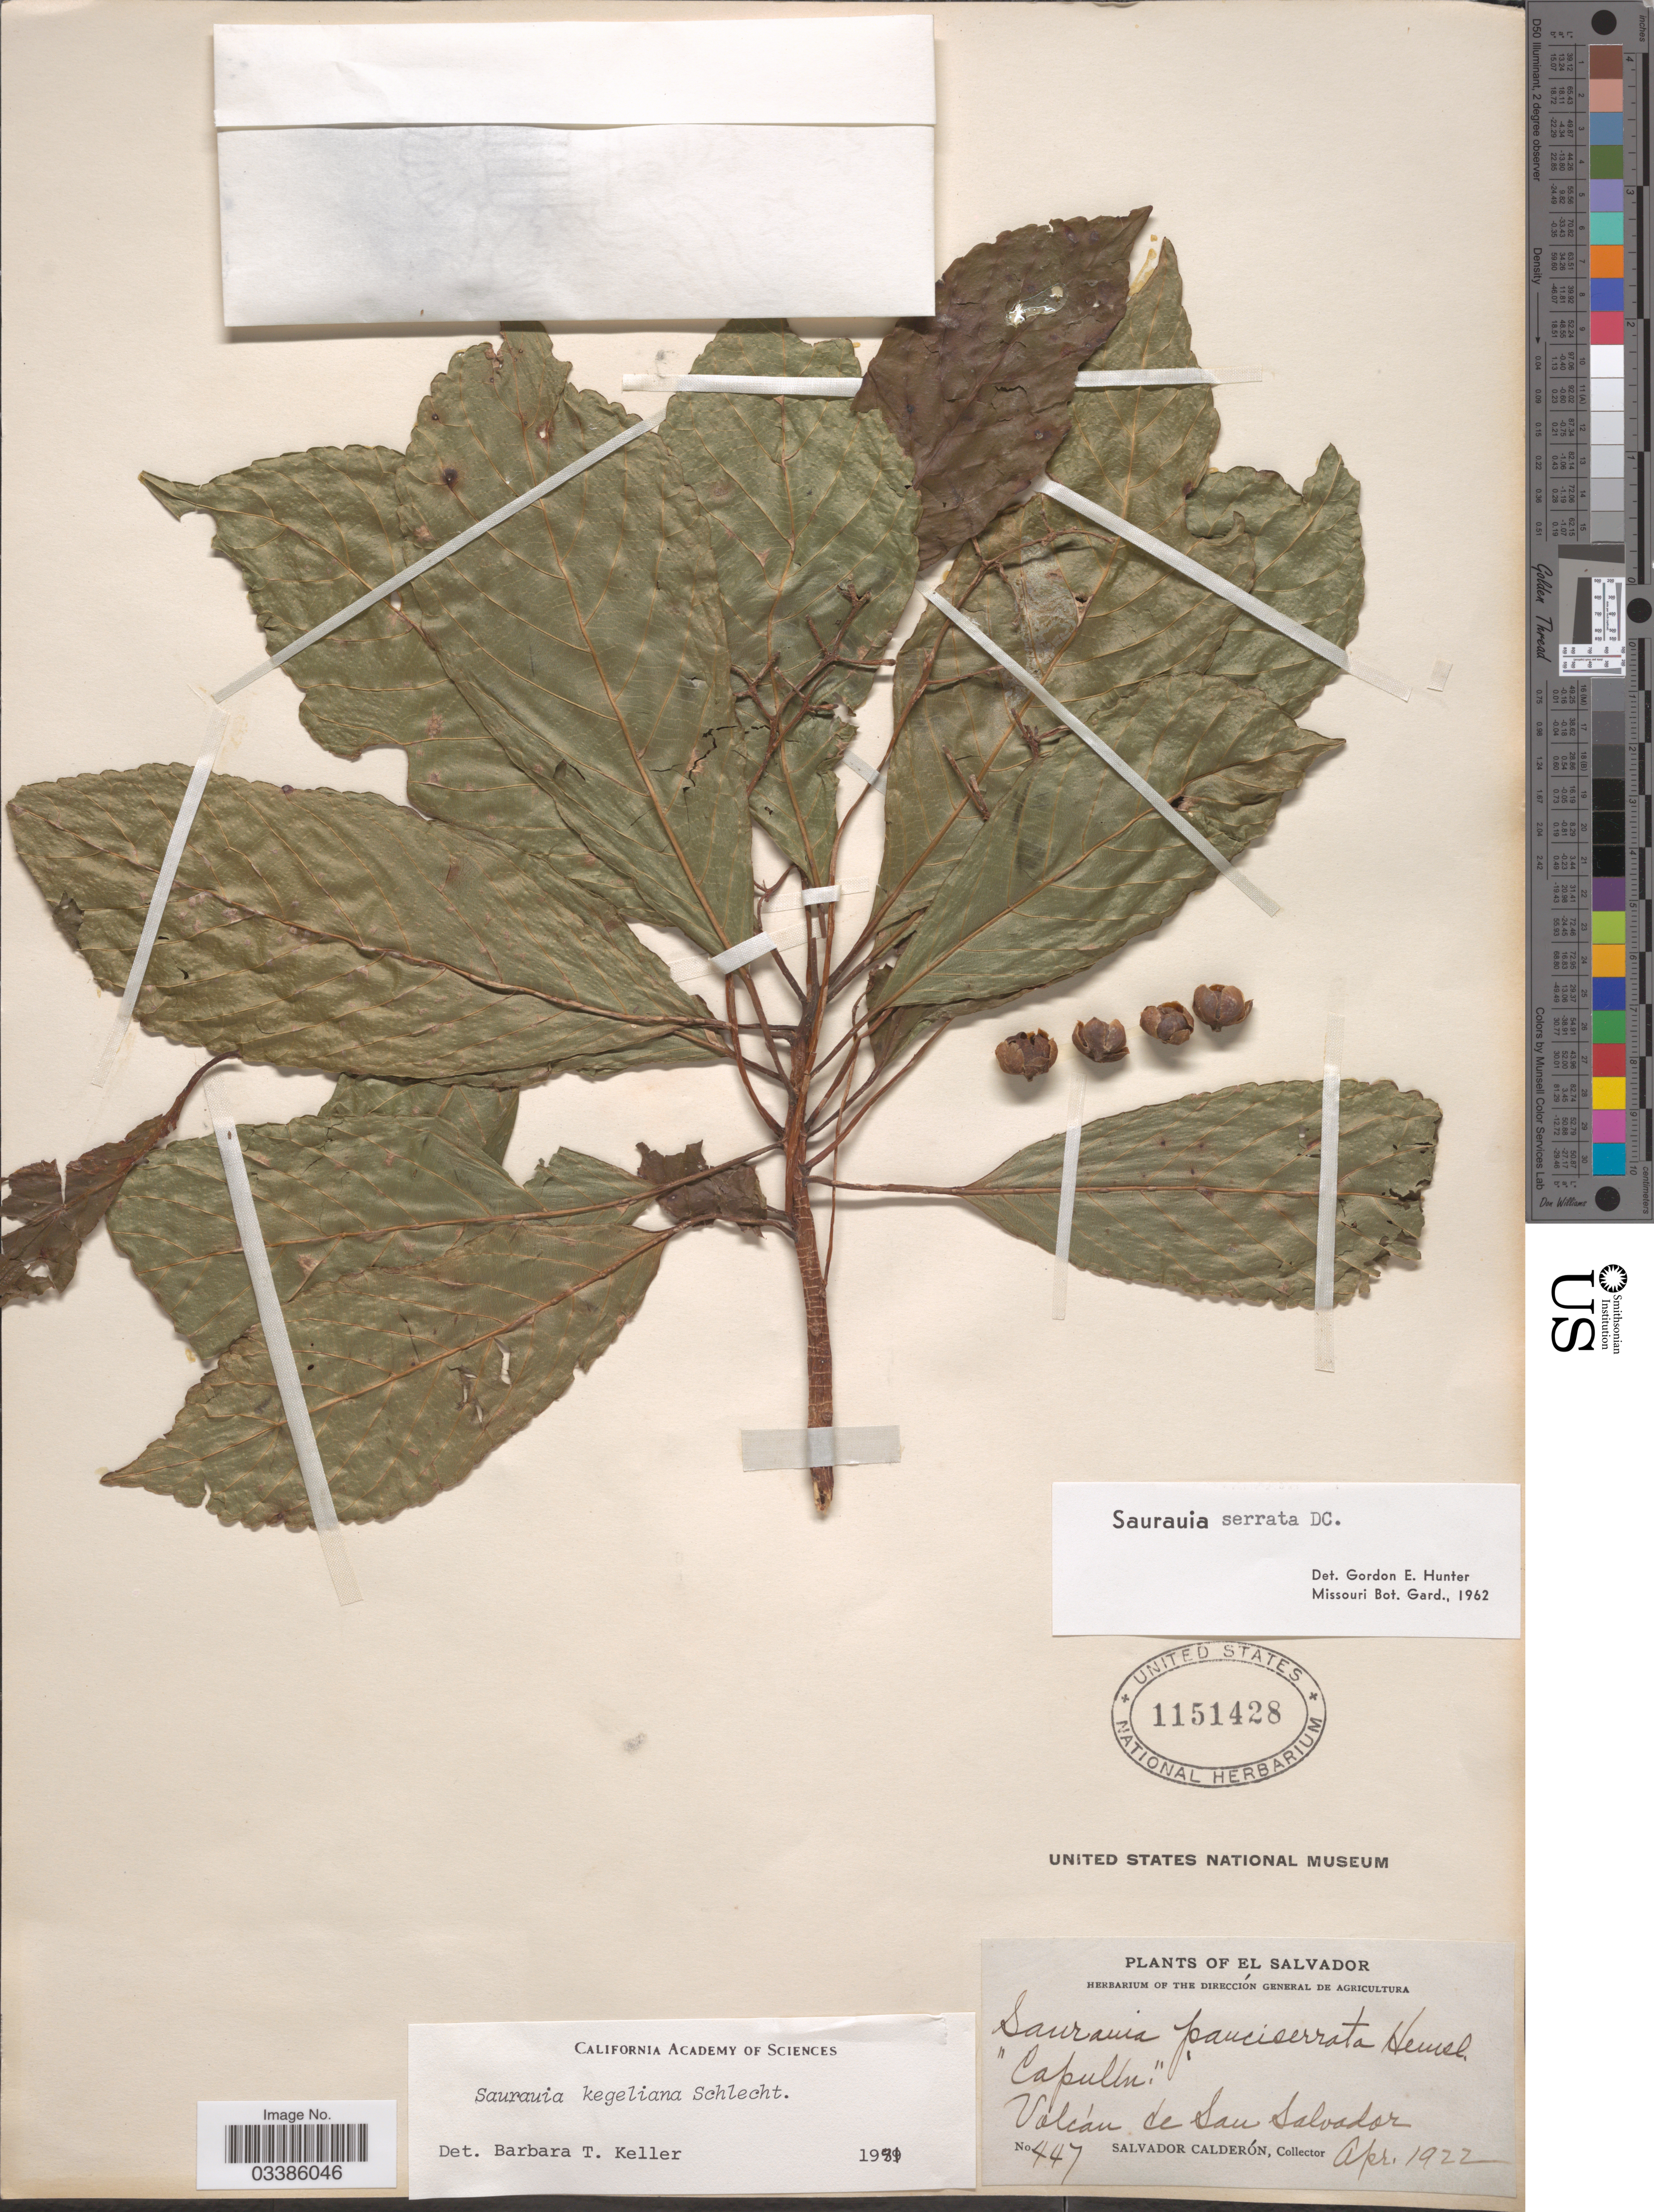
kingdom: Plantae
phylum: Tracheophyta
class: Magnoliopsida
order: Ericales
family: Actinidiaceae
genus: Saurauia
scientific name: Saurauia kegeliana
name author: Schltdl.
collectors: S. Calderón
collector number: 447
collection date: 1922-04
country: El Salvador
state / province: San Salvador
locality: Volcán de San Salvador.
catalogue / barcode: US 1151428